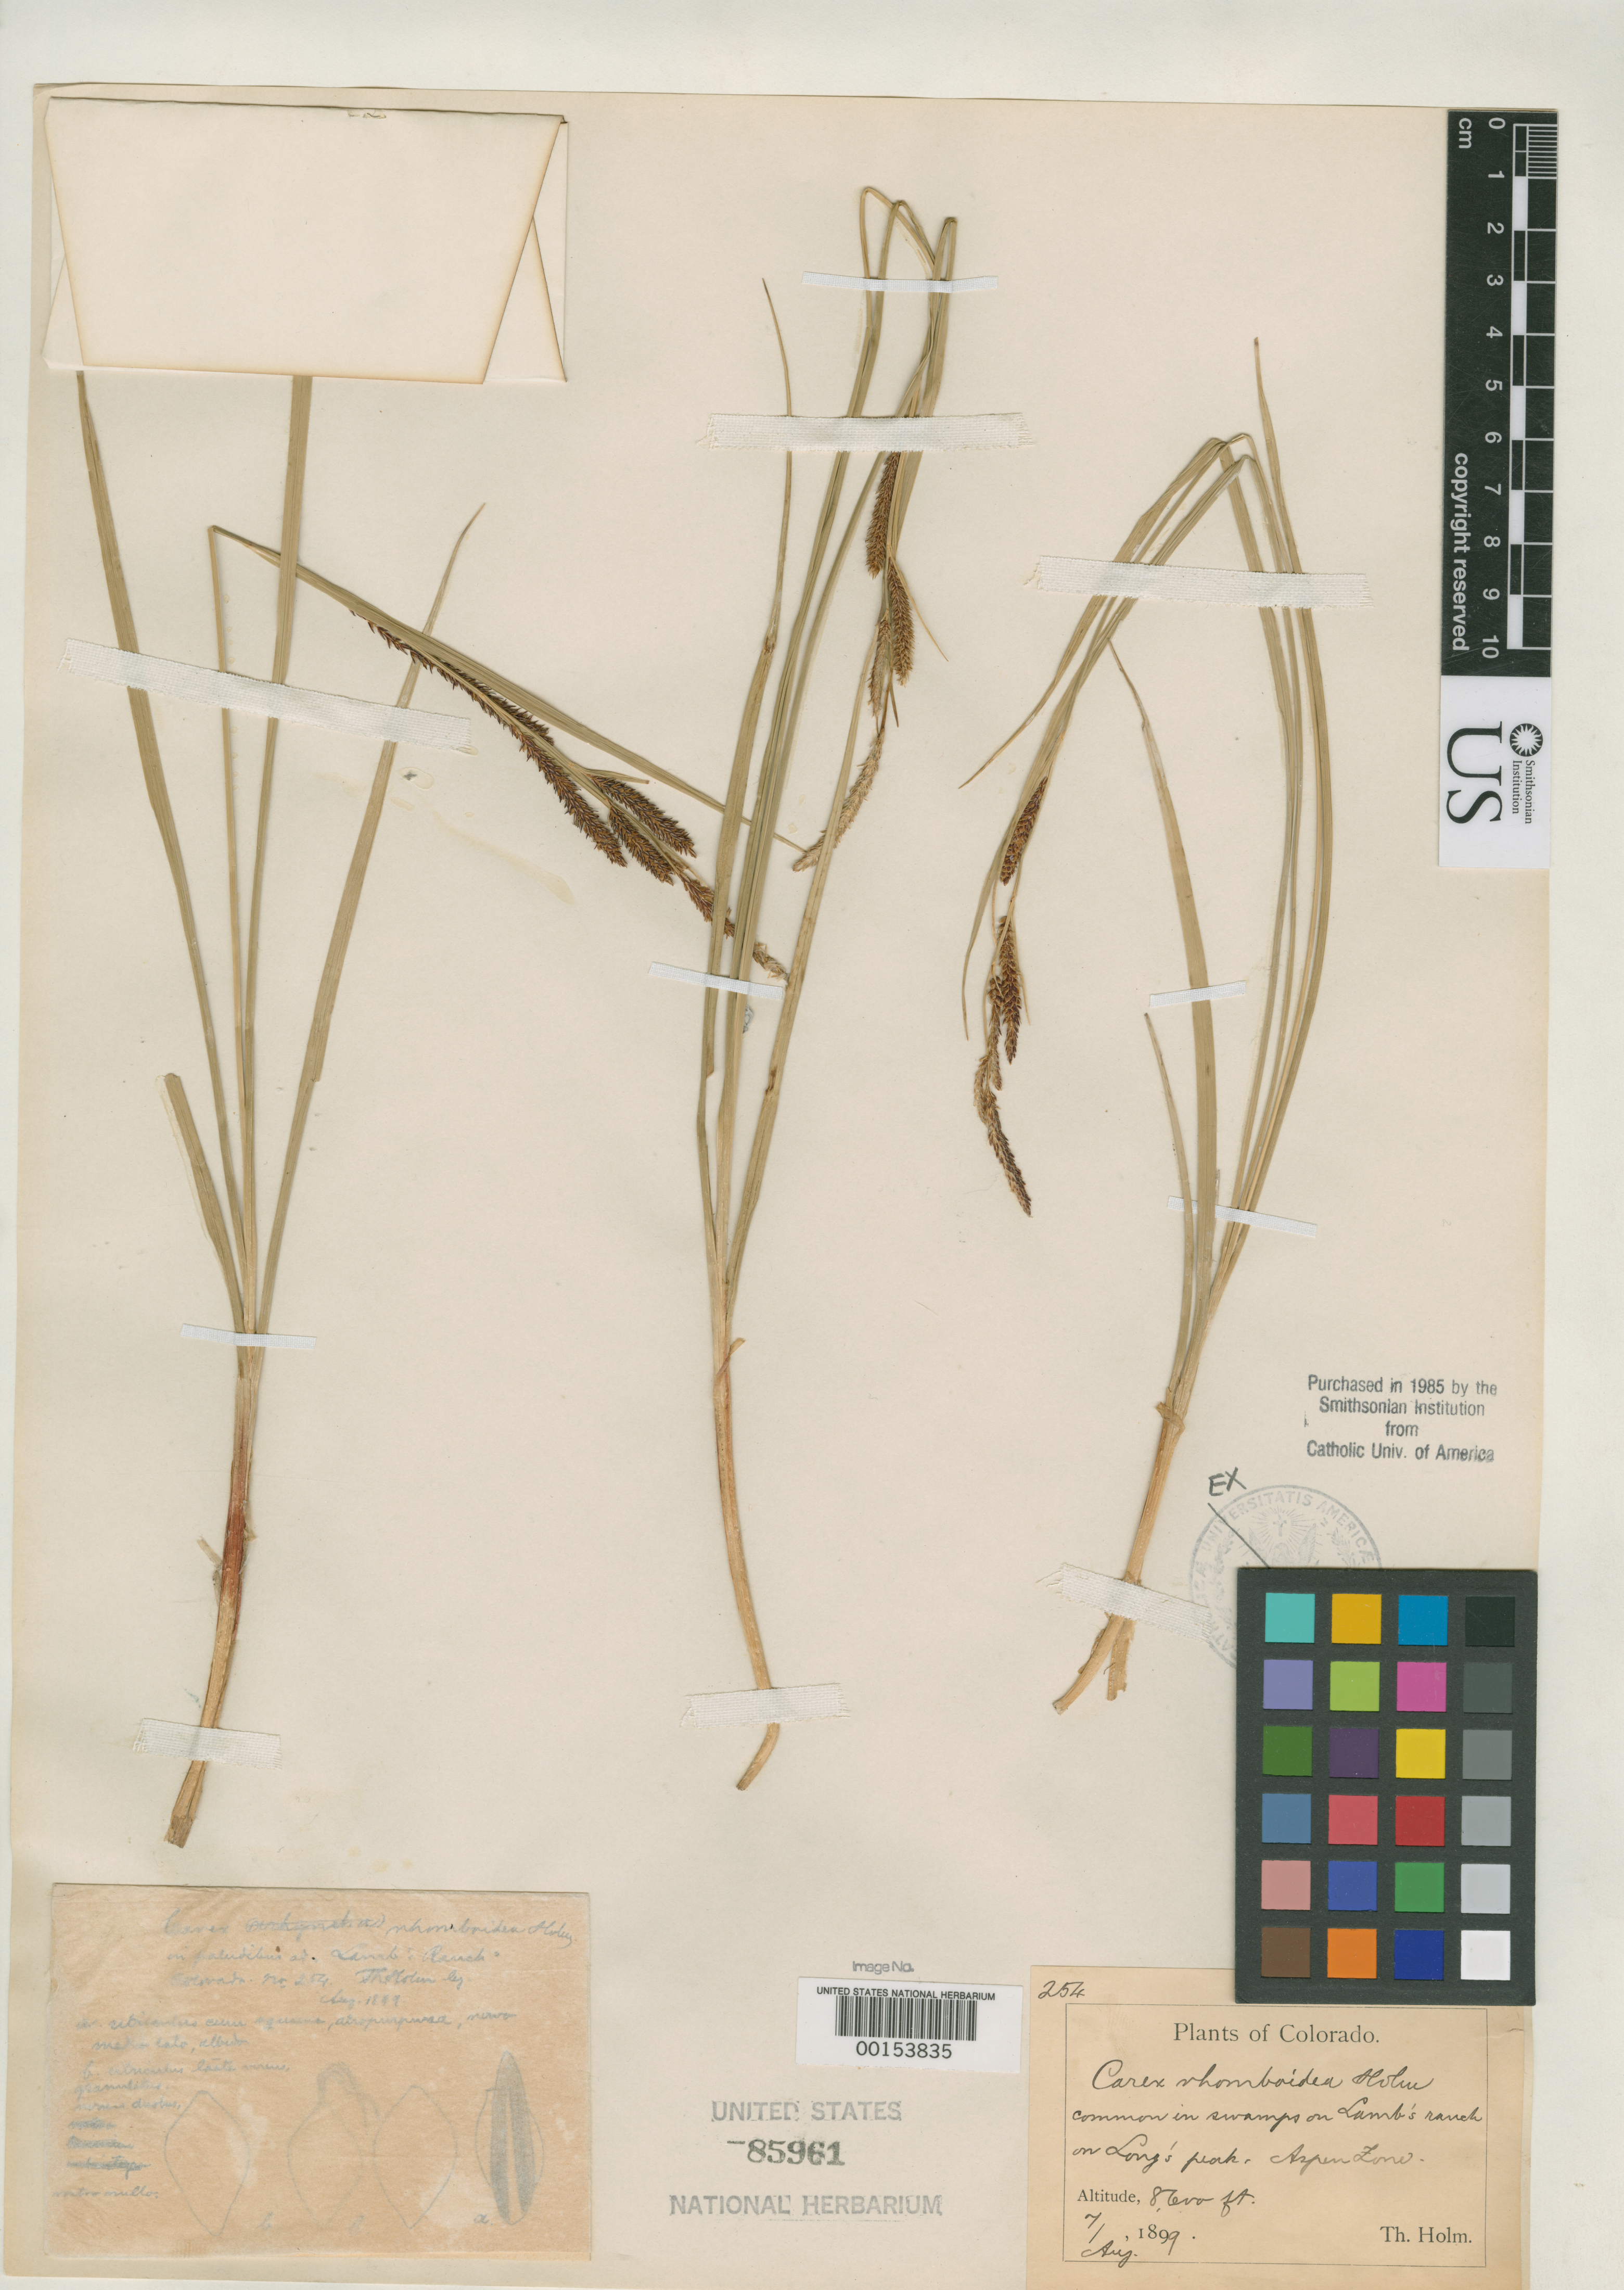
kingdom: Plantae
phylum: Tracheophyta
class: Liliopsida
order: Poales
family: Cyperaceae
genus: Carex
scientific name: Carex rhomboidea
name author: Holm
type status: Isosyntype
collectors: T. Holm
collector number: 254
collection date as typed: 07 Aug 1899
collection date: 1899-08-07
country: United States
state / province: Colorado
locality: Swamps in Lamb's Ranch on Long's Peak, Aspen Lane.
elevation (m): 2621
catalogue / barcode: US 85961